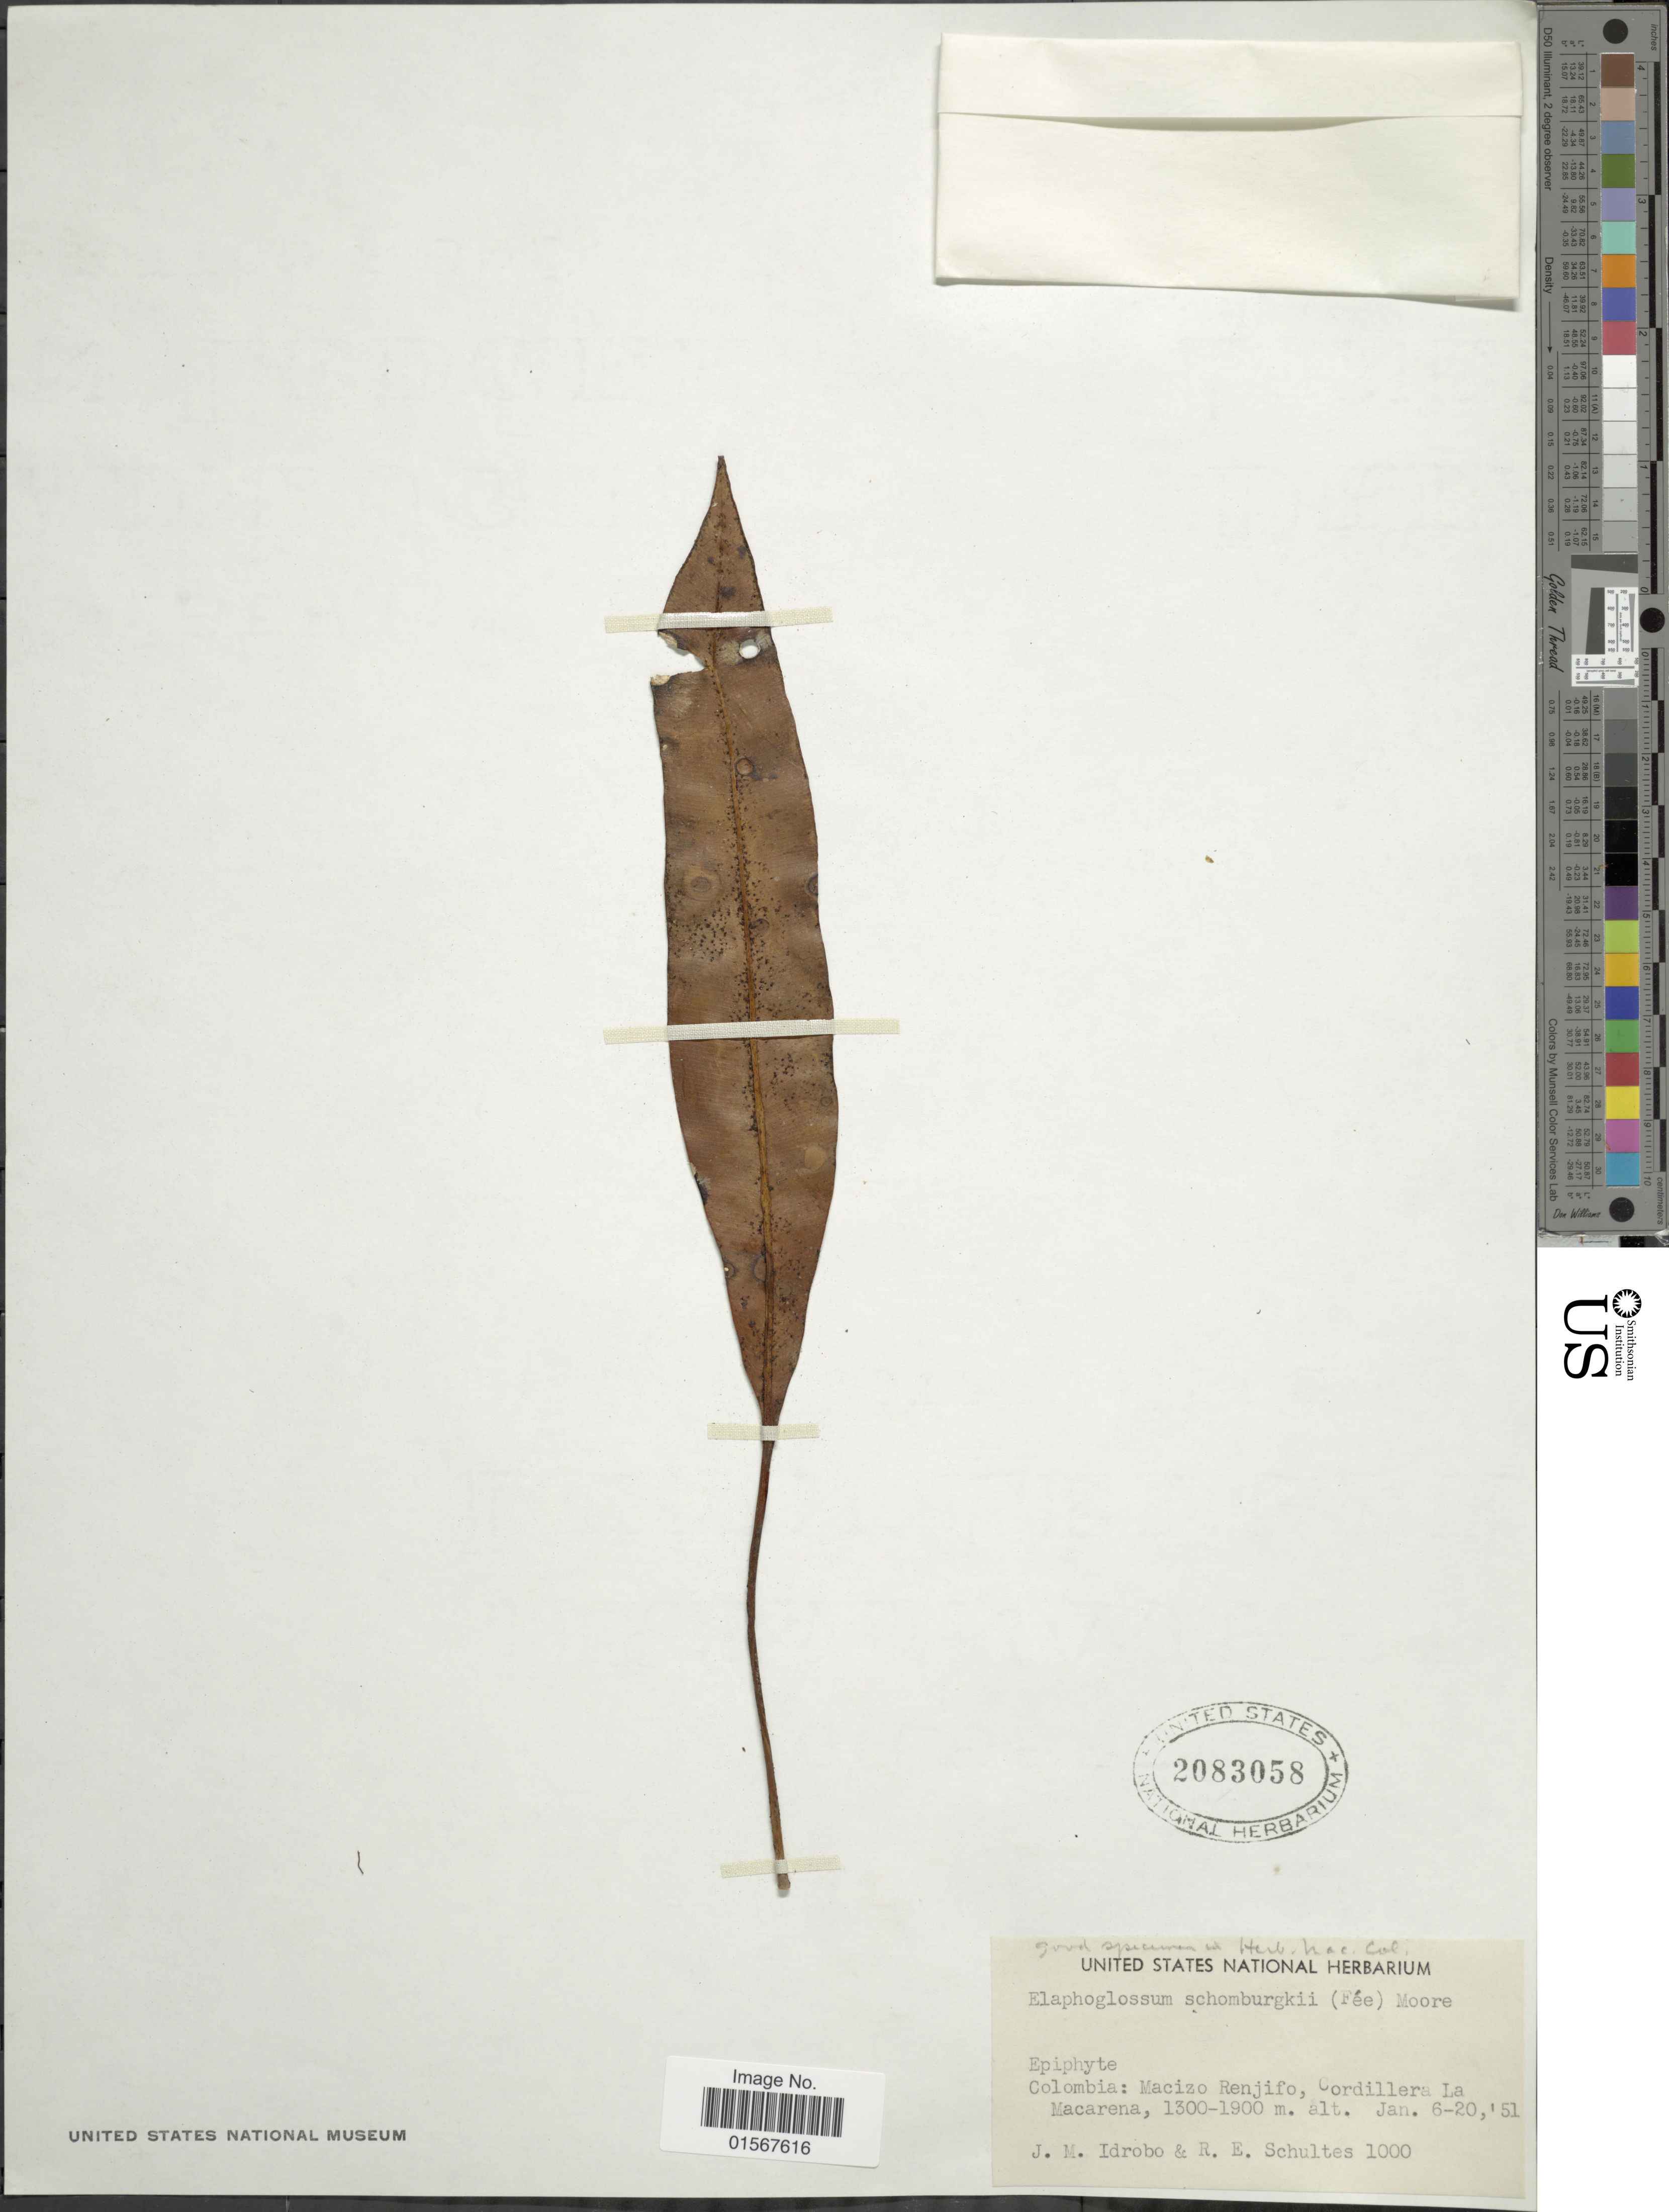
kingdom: Plantae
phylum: Tracheophyta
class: Polypodiopsida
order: Polypodiales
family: Dryopteridaceae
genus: Elaphoglossum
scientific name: Elaphoglossum schomburbkii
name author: (Fée) T. Moore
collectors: J. M. Idrobo & R. E. Schultes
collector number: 1000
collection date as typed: Transcribed d/m/y: 6/1/51 to 20/1/51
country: Colombia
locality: Colombia: Macizo Renjifo, Cordillera La Macarena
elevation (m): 1300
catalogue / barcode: US 2083058